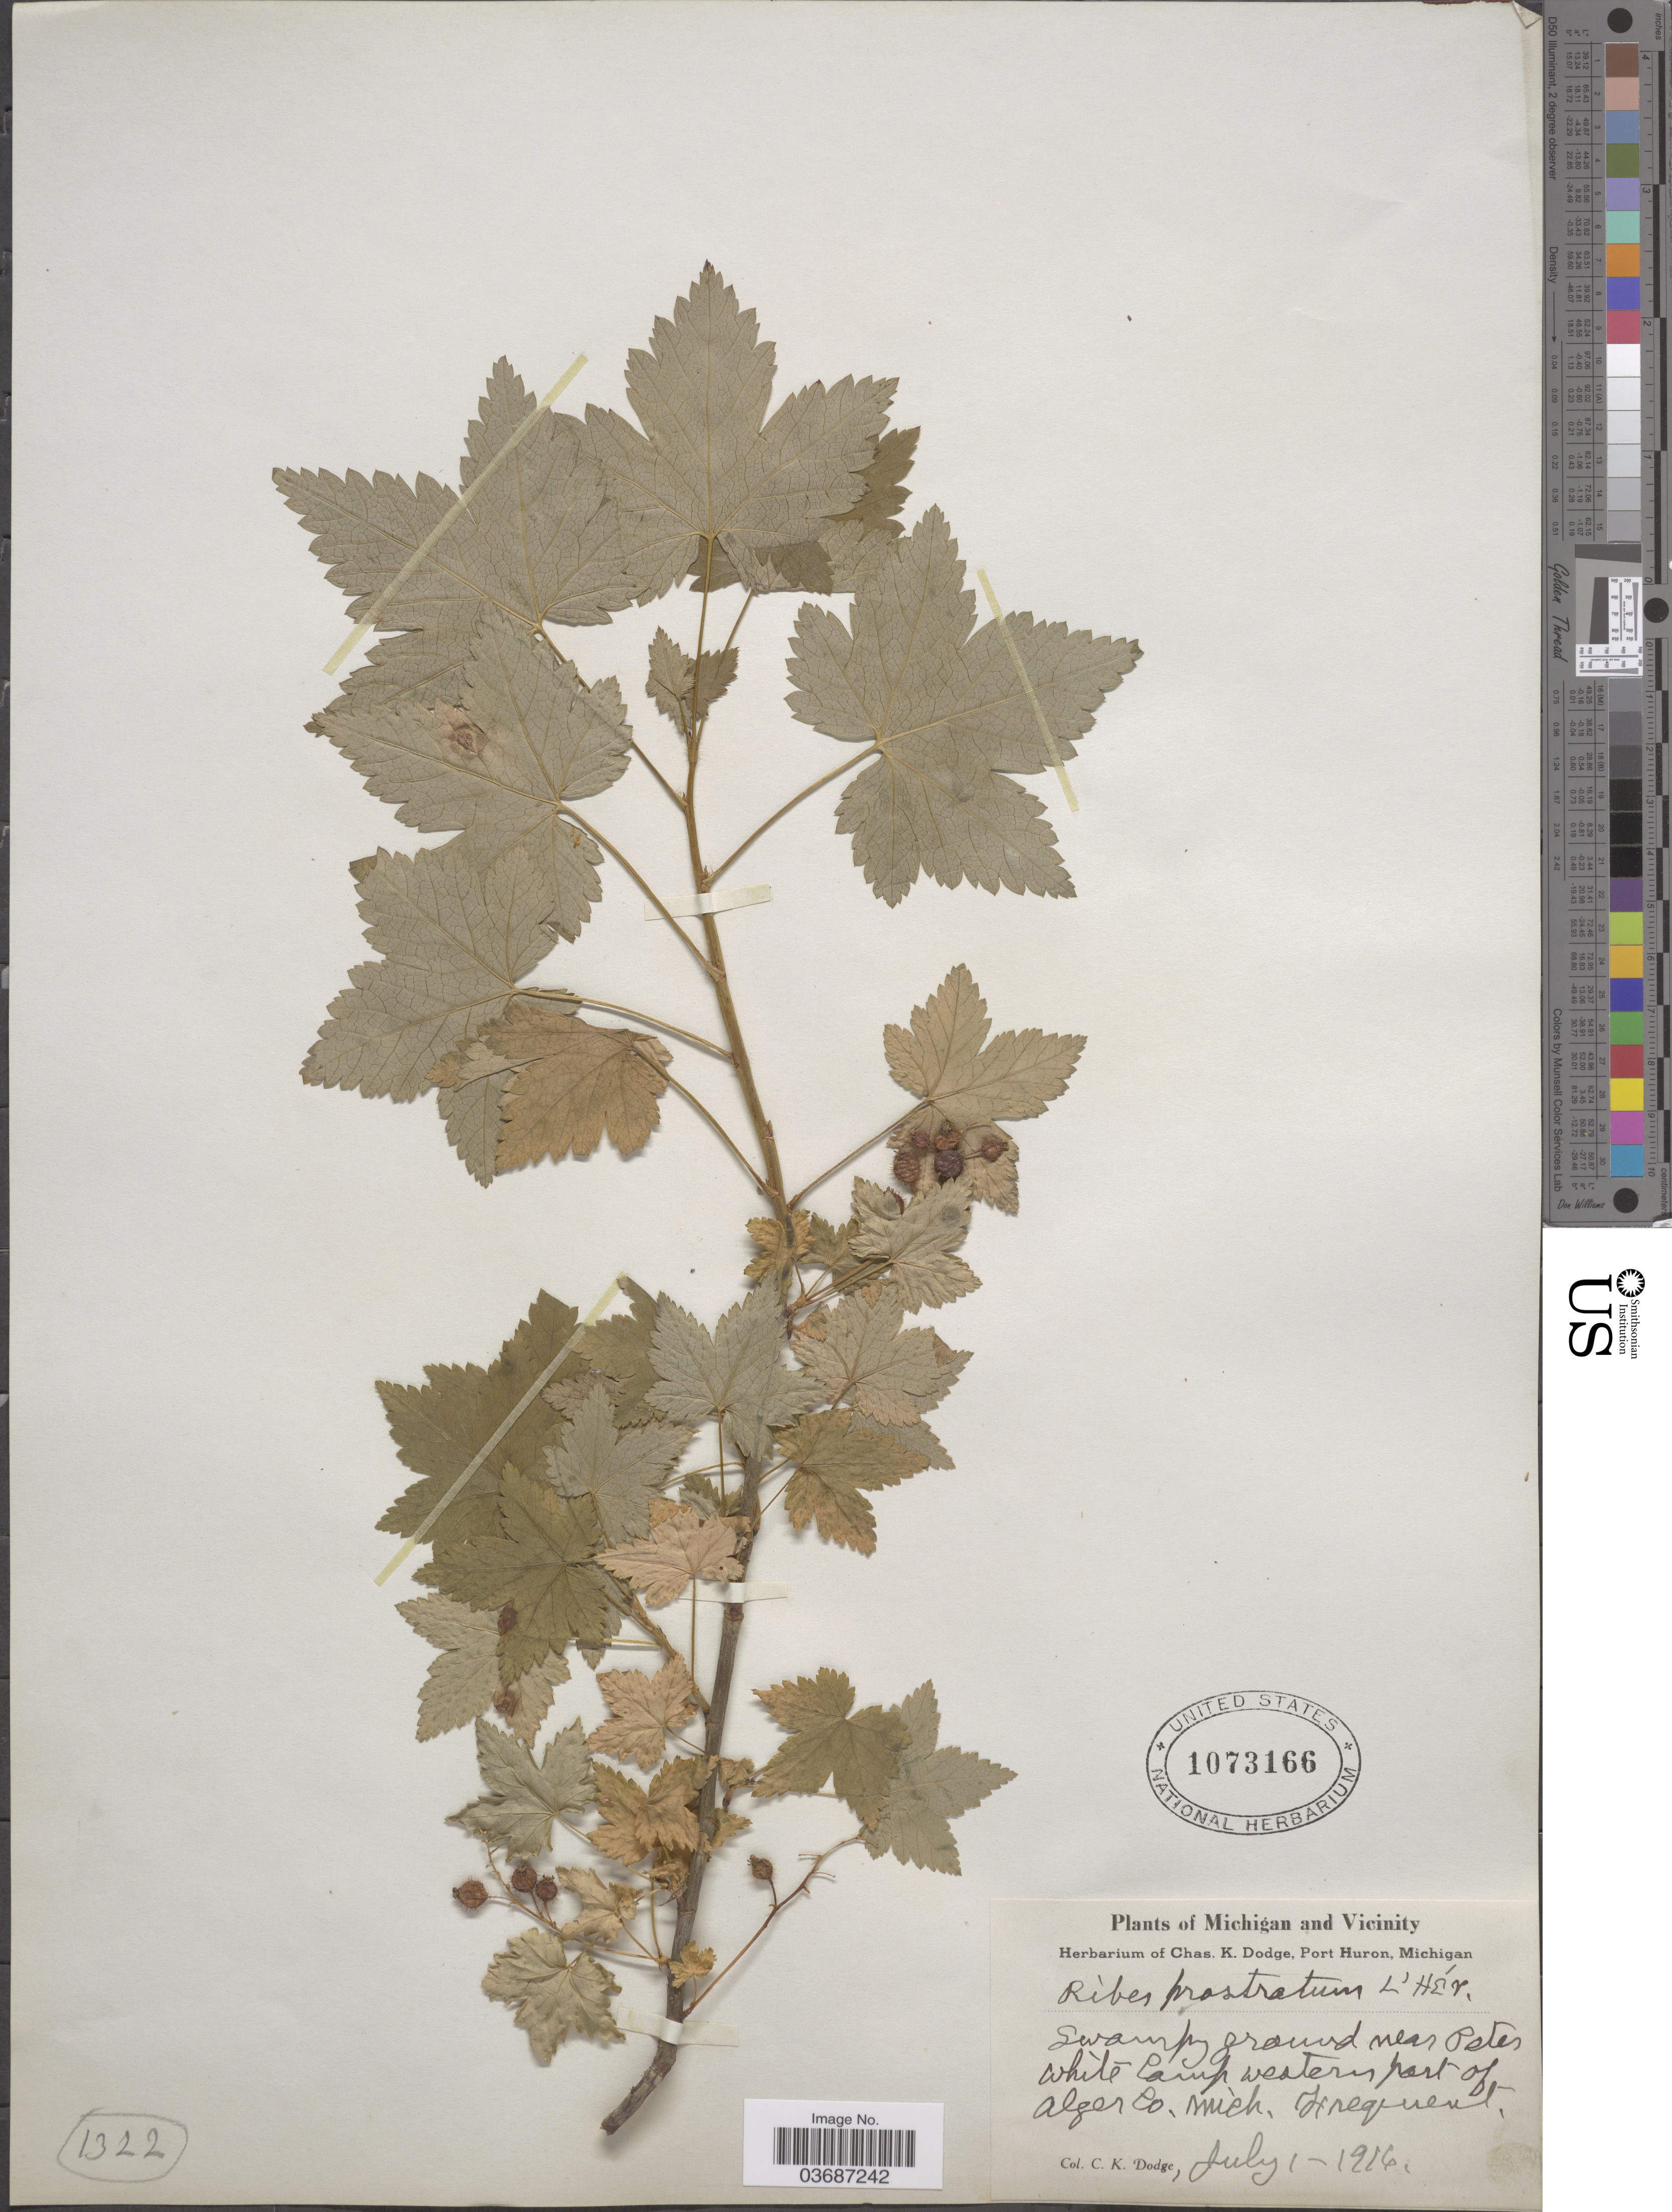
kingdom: Plantae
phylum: Tracheophyta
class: Magnoliopsida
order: Saxifragales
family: Grossulariaceae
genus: Ribes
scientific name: Ribes glandulosum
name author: Ruiz & Pav.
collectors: C. Dodge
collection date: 1916-07-01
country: United States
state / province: Michigan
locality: Michigan and Vicinity. Swampy ground near Peter White Camp western part of Alger Co.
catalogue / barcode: US 1073166